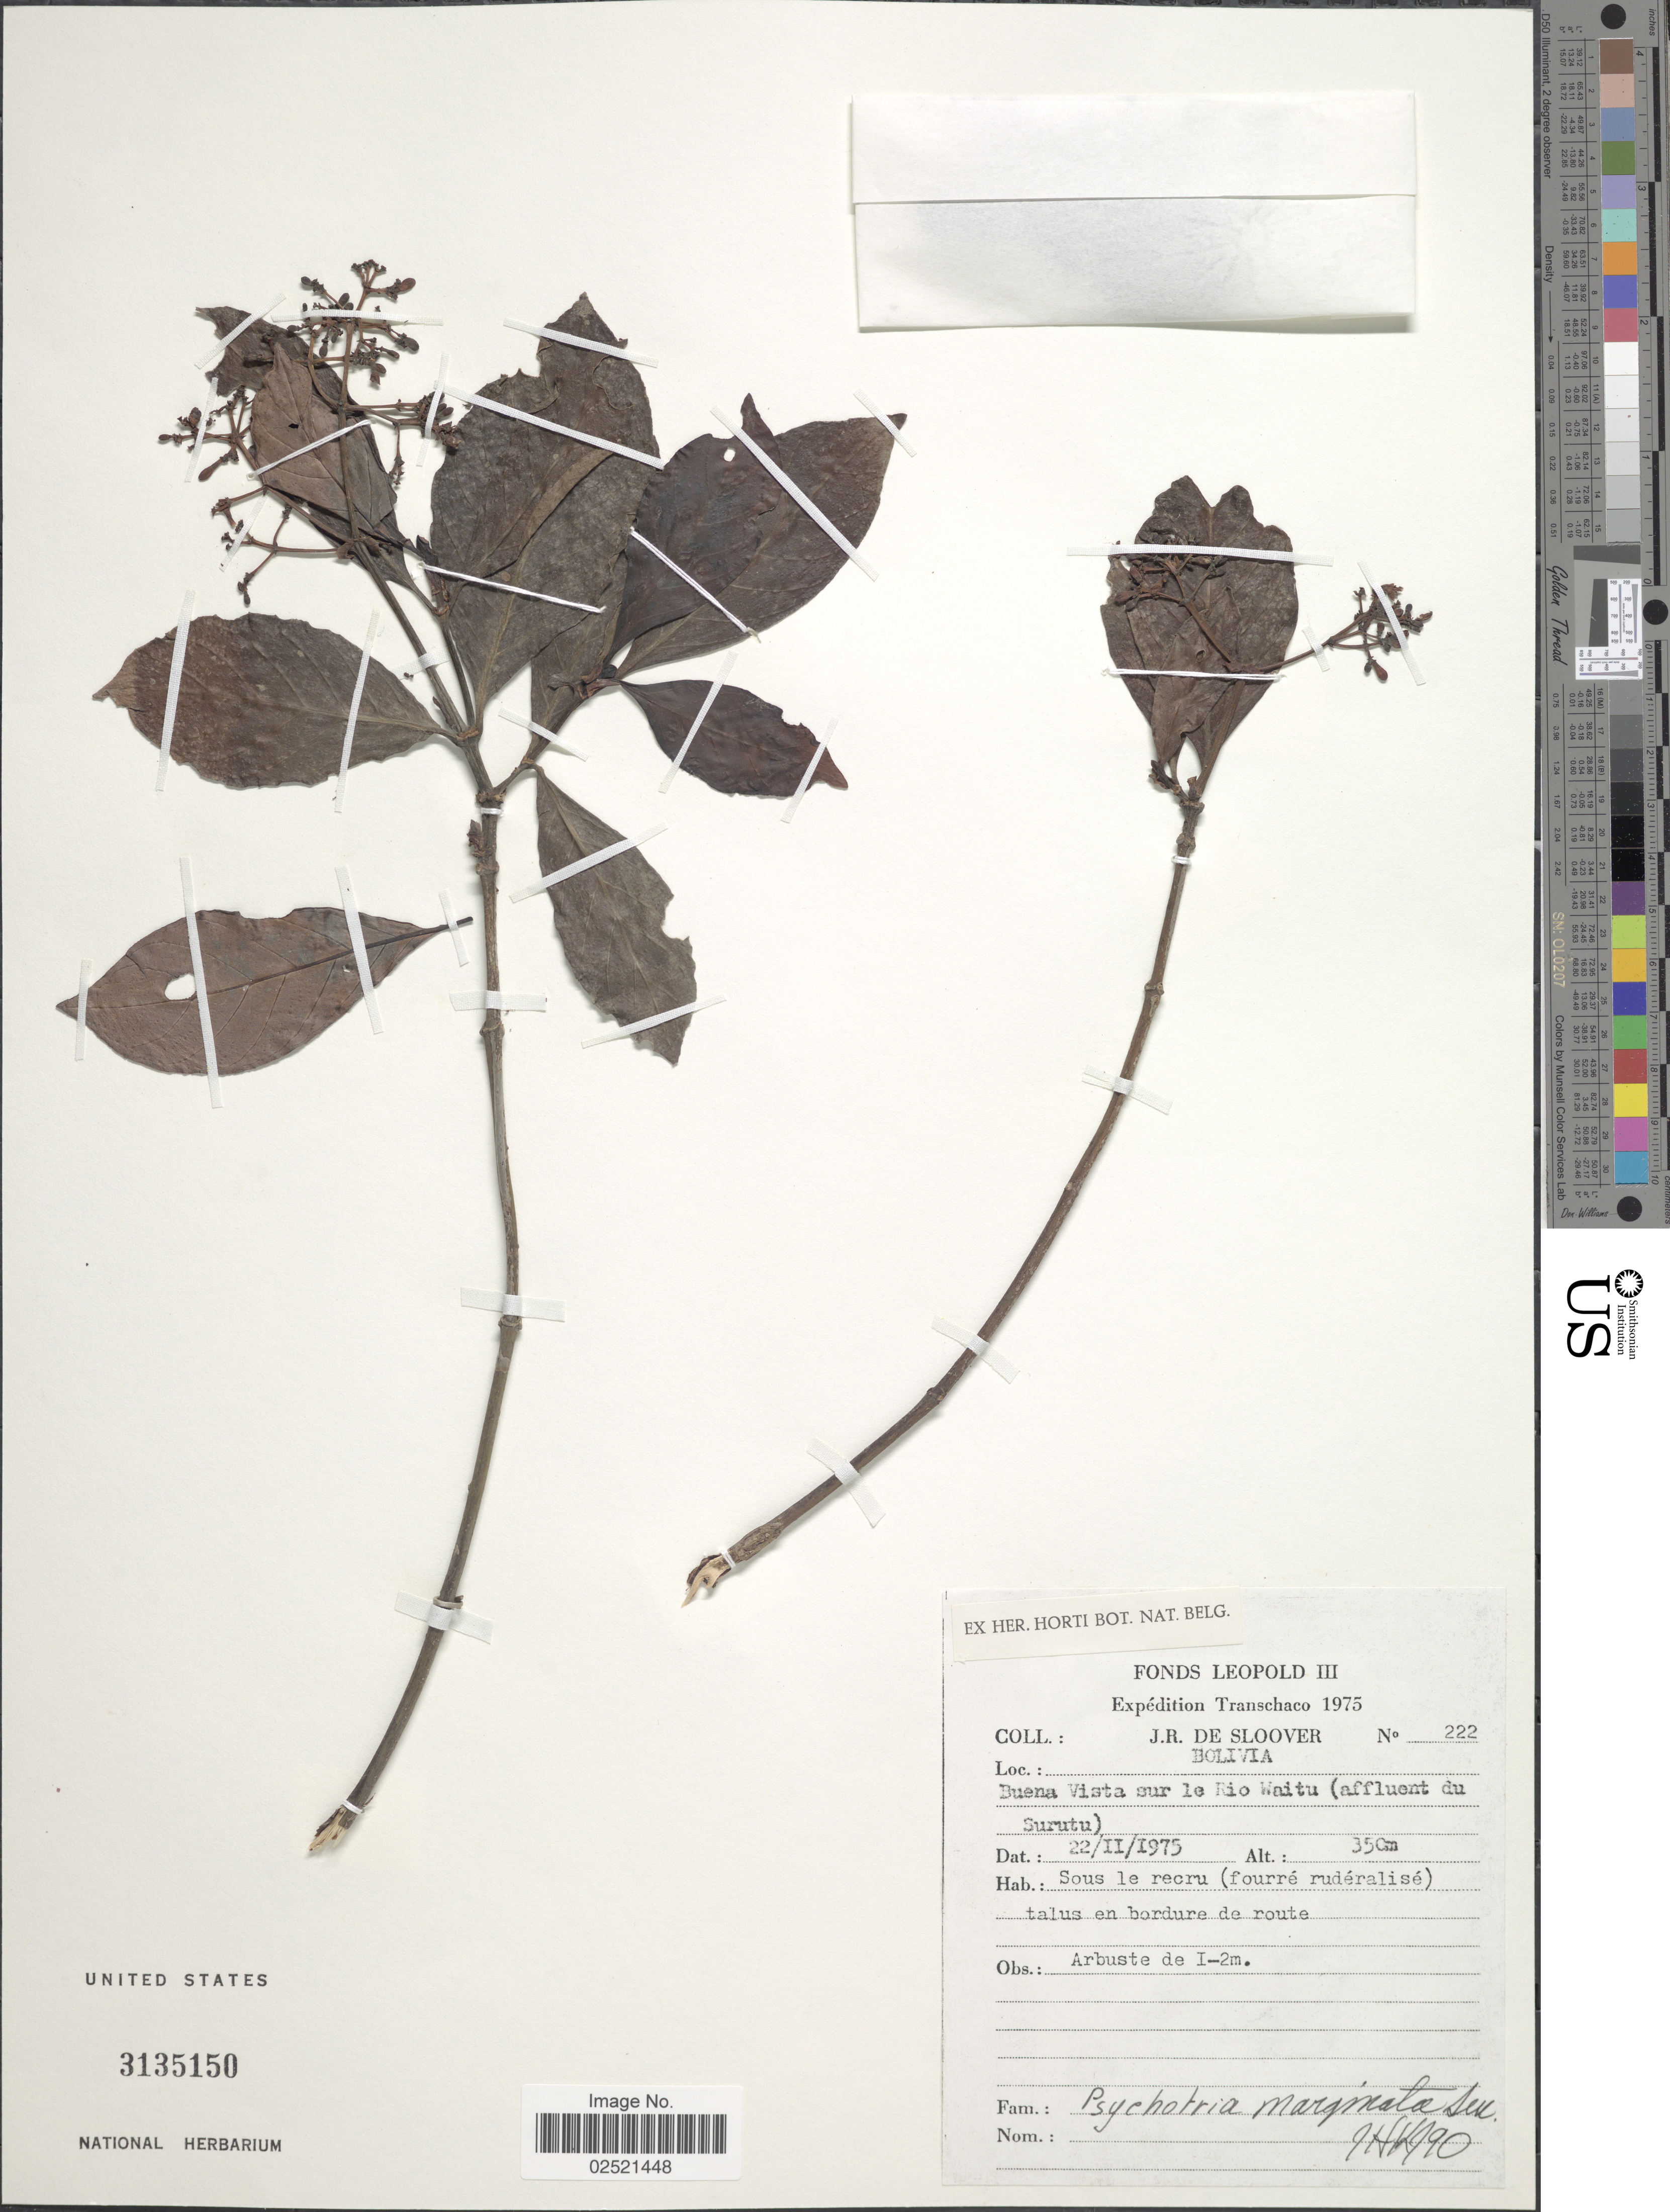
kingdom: Plantae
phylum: Tracheophyta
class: Magnoliopsida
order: Gentianales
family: Rubiaceae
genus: Psychotria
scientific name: Psychotria marginata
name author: Sw.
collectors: J. Sloover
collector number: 222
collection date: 1975-02-22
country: Bolivia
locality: Transchaco [unsure placement], Buena Vista sur le Rio Waitu (affluent du Surutu).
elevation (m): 350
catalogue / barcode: US 3135150